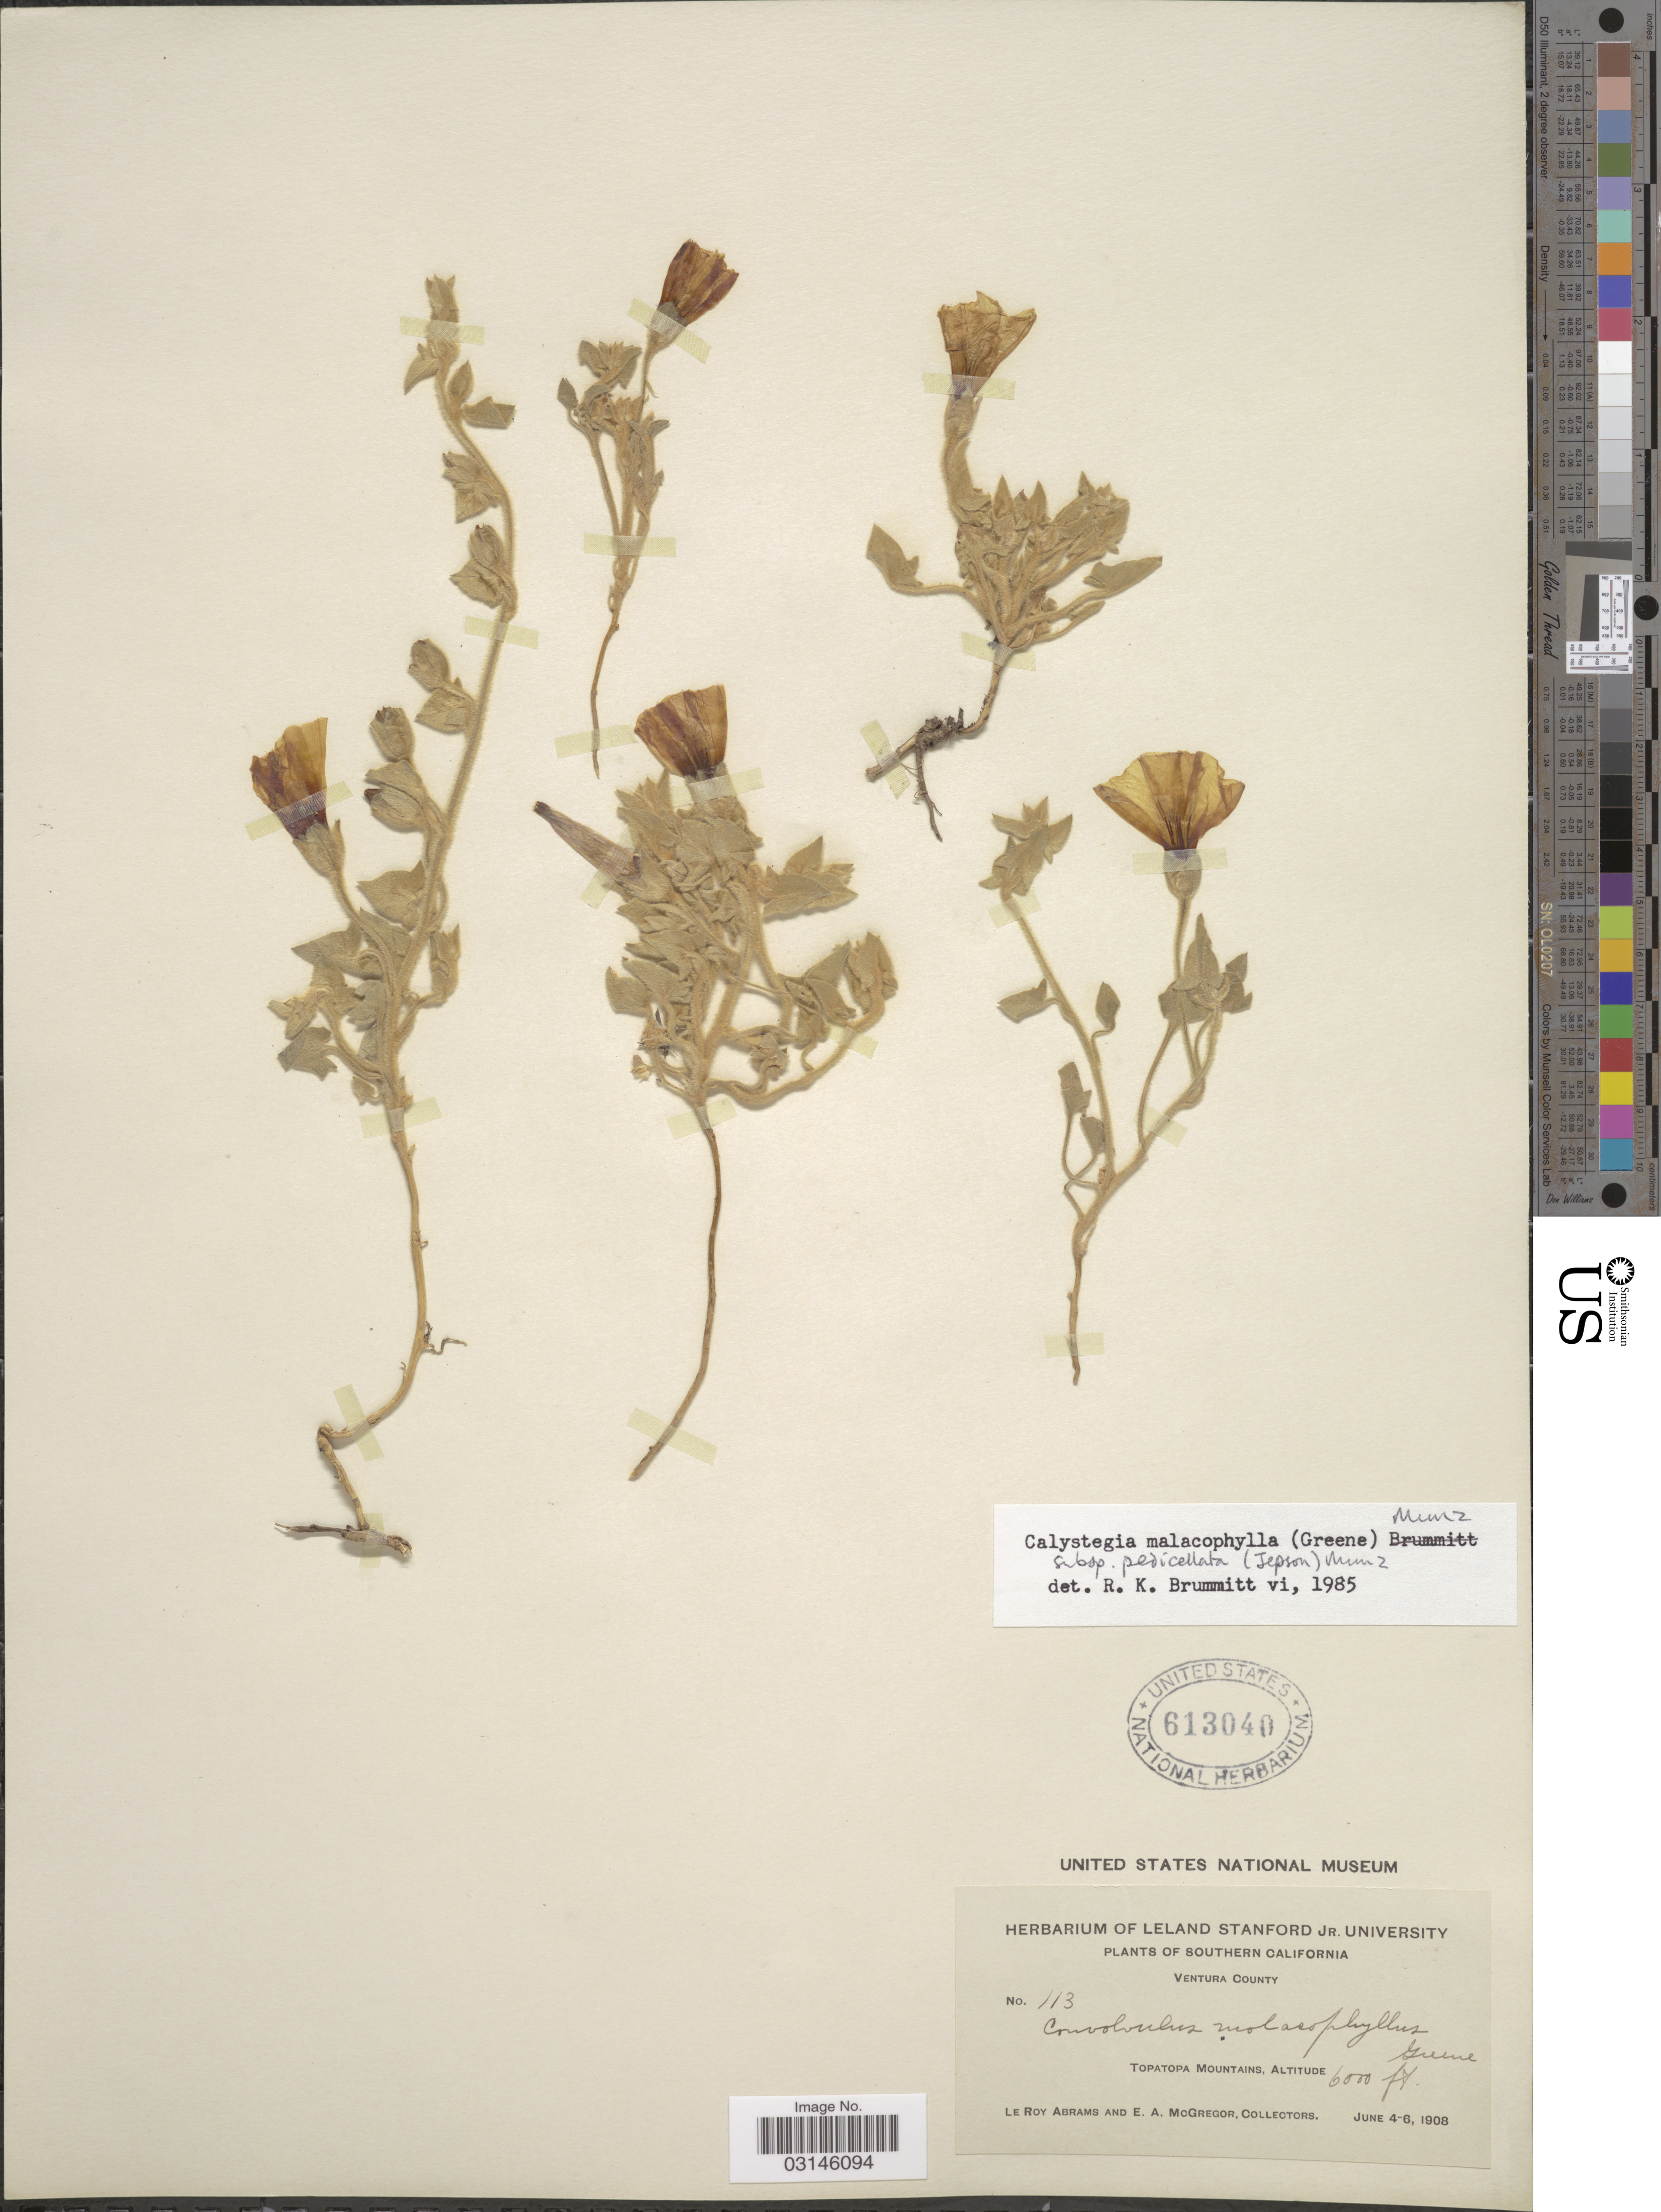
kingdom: Plantae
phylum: Tracheophyta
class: Magnoliopsida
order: Solanales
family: Convolvulaceae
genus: Calystegia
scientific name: Calystegia malacophylla subsp. pedicellata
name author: (Jeps.) Munz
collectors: L. Abrams & E. A. McGregor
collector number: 113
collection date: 1908-06-04/1908-06-06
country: United States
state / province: California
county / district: Ventura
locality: Southern California. Ventura County. Topatopa Mountains.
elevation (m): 1829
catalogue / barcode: US 613040